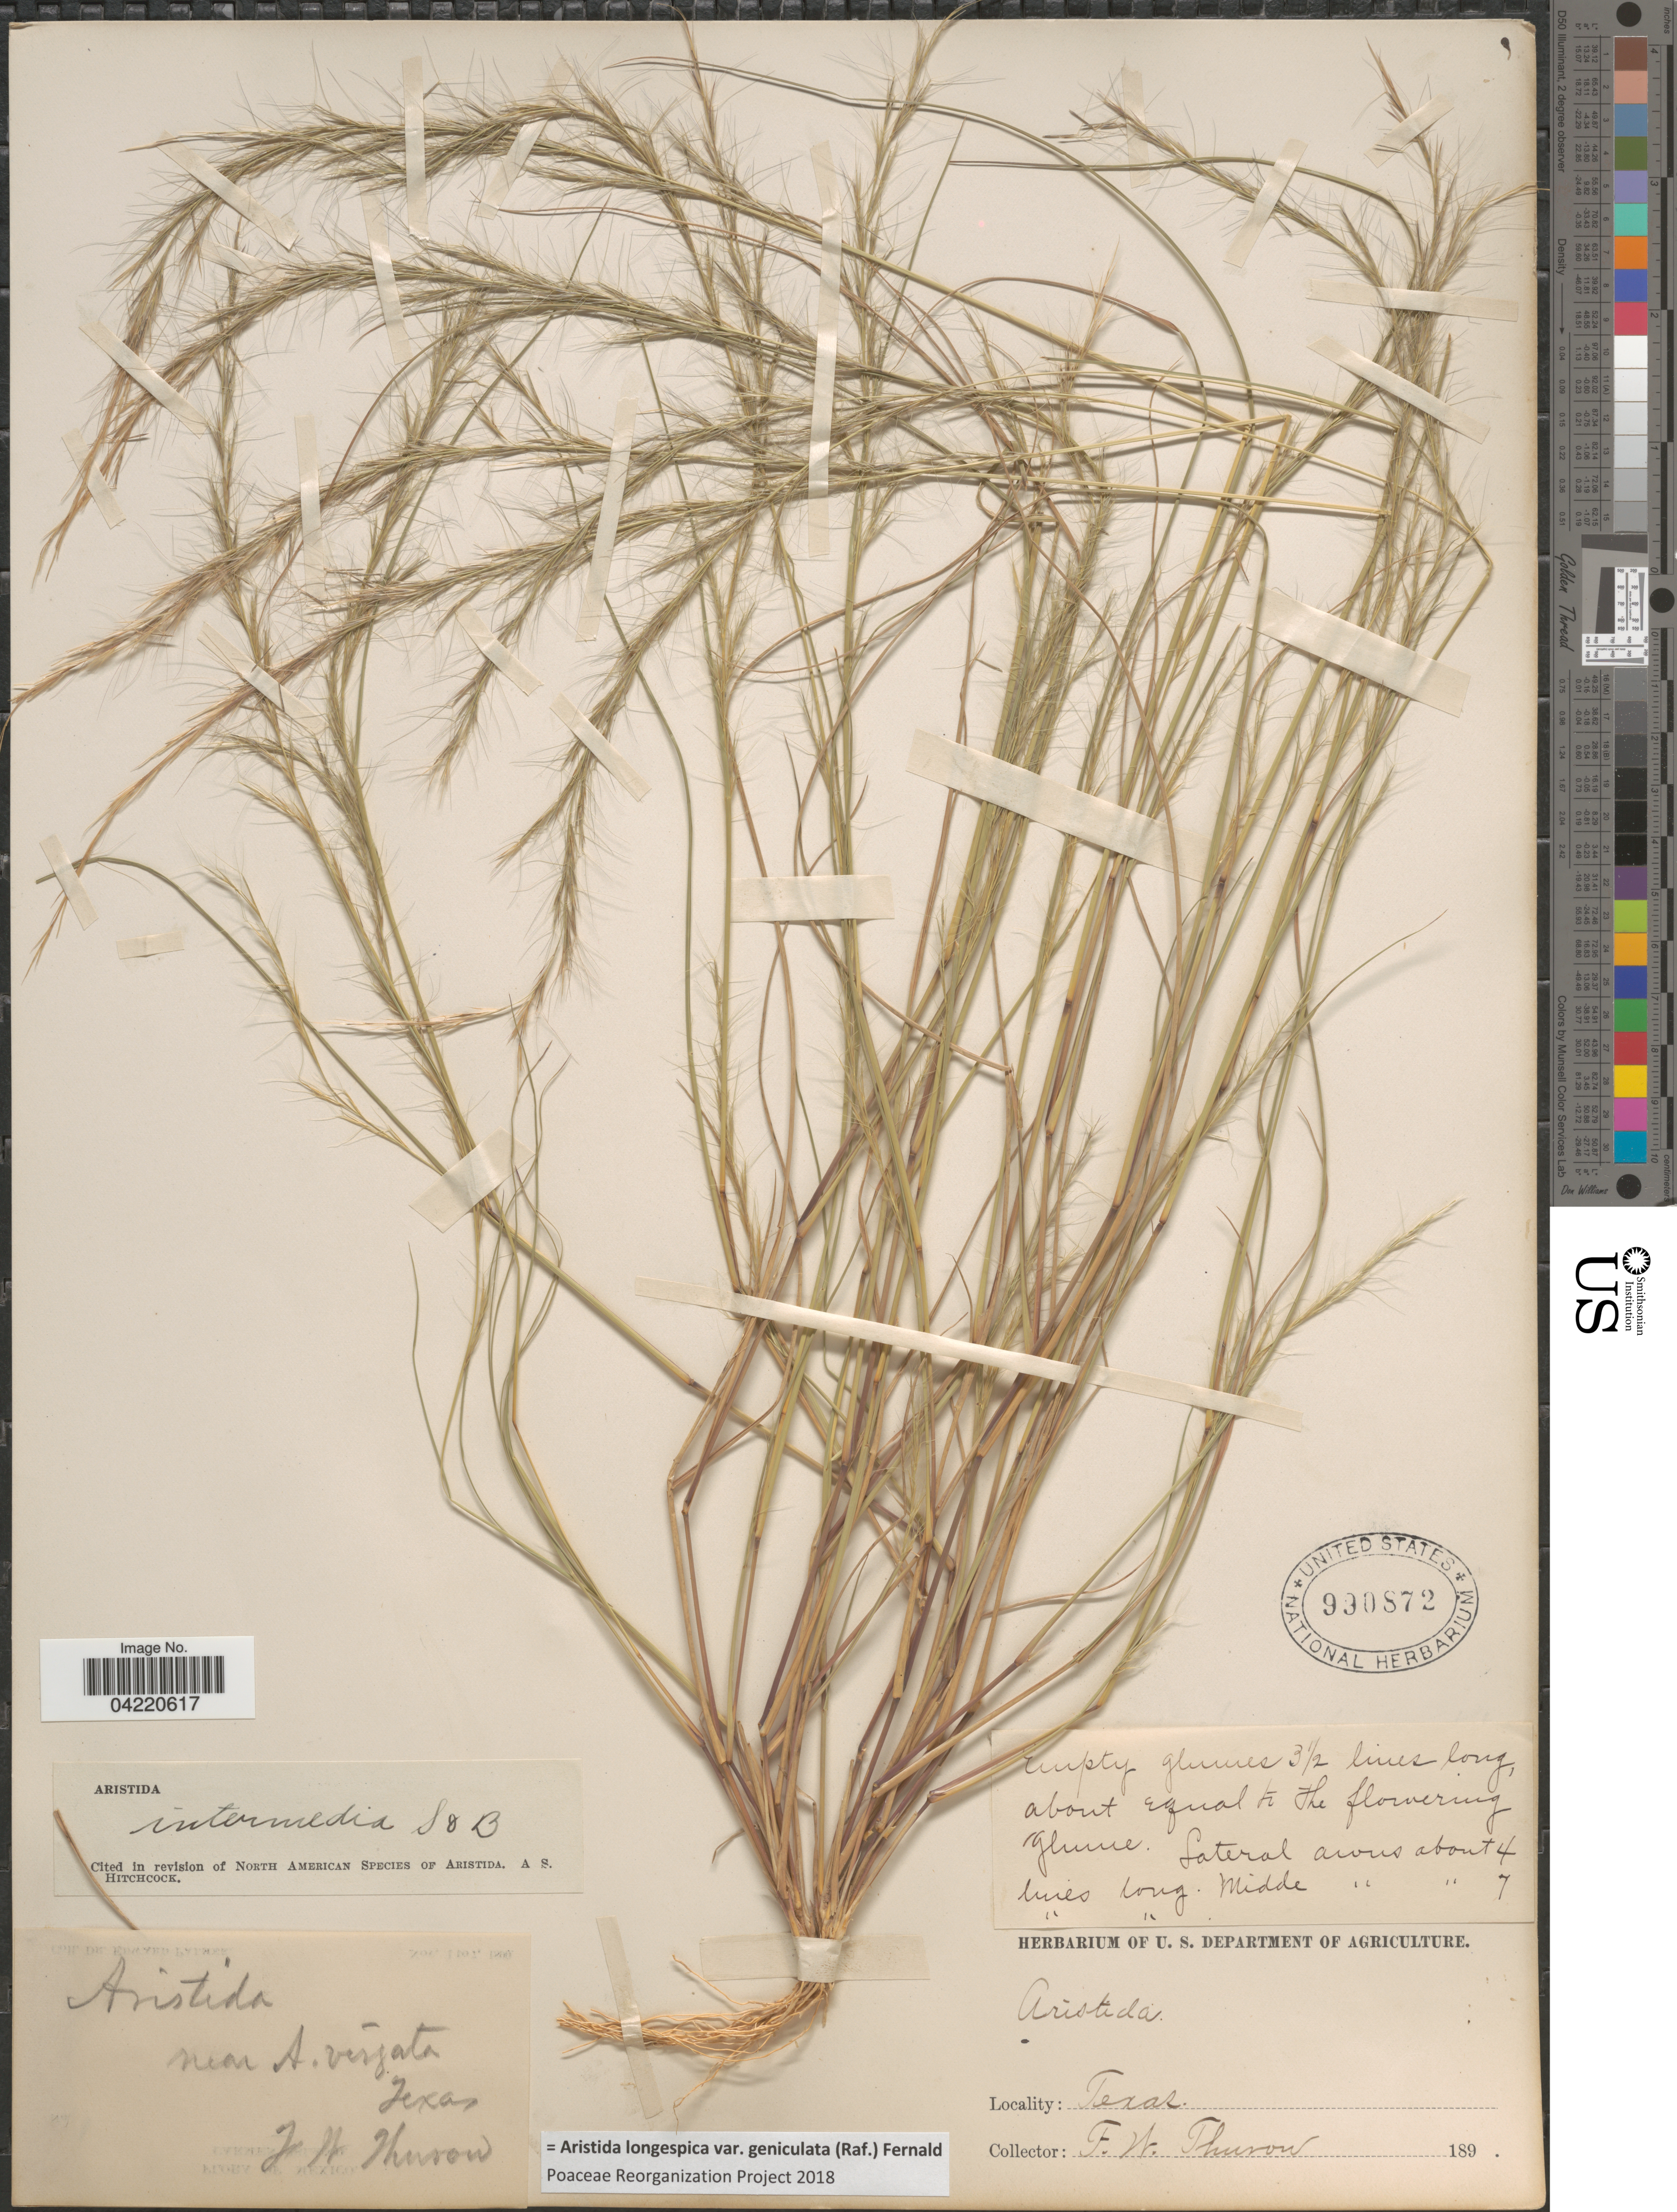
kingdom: Plantae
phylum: Tracheophyta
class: Liliopsida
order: Poales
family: Poaceae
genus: Aristida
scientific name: Aristida longespica var. geniculata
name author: (Raf.) Fernald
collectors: F. W. Thurow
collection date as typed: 189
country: United States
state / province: Texas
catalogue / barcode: US 990872